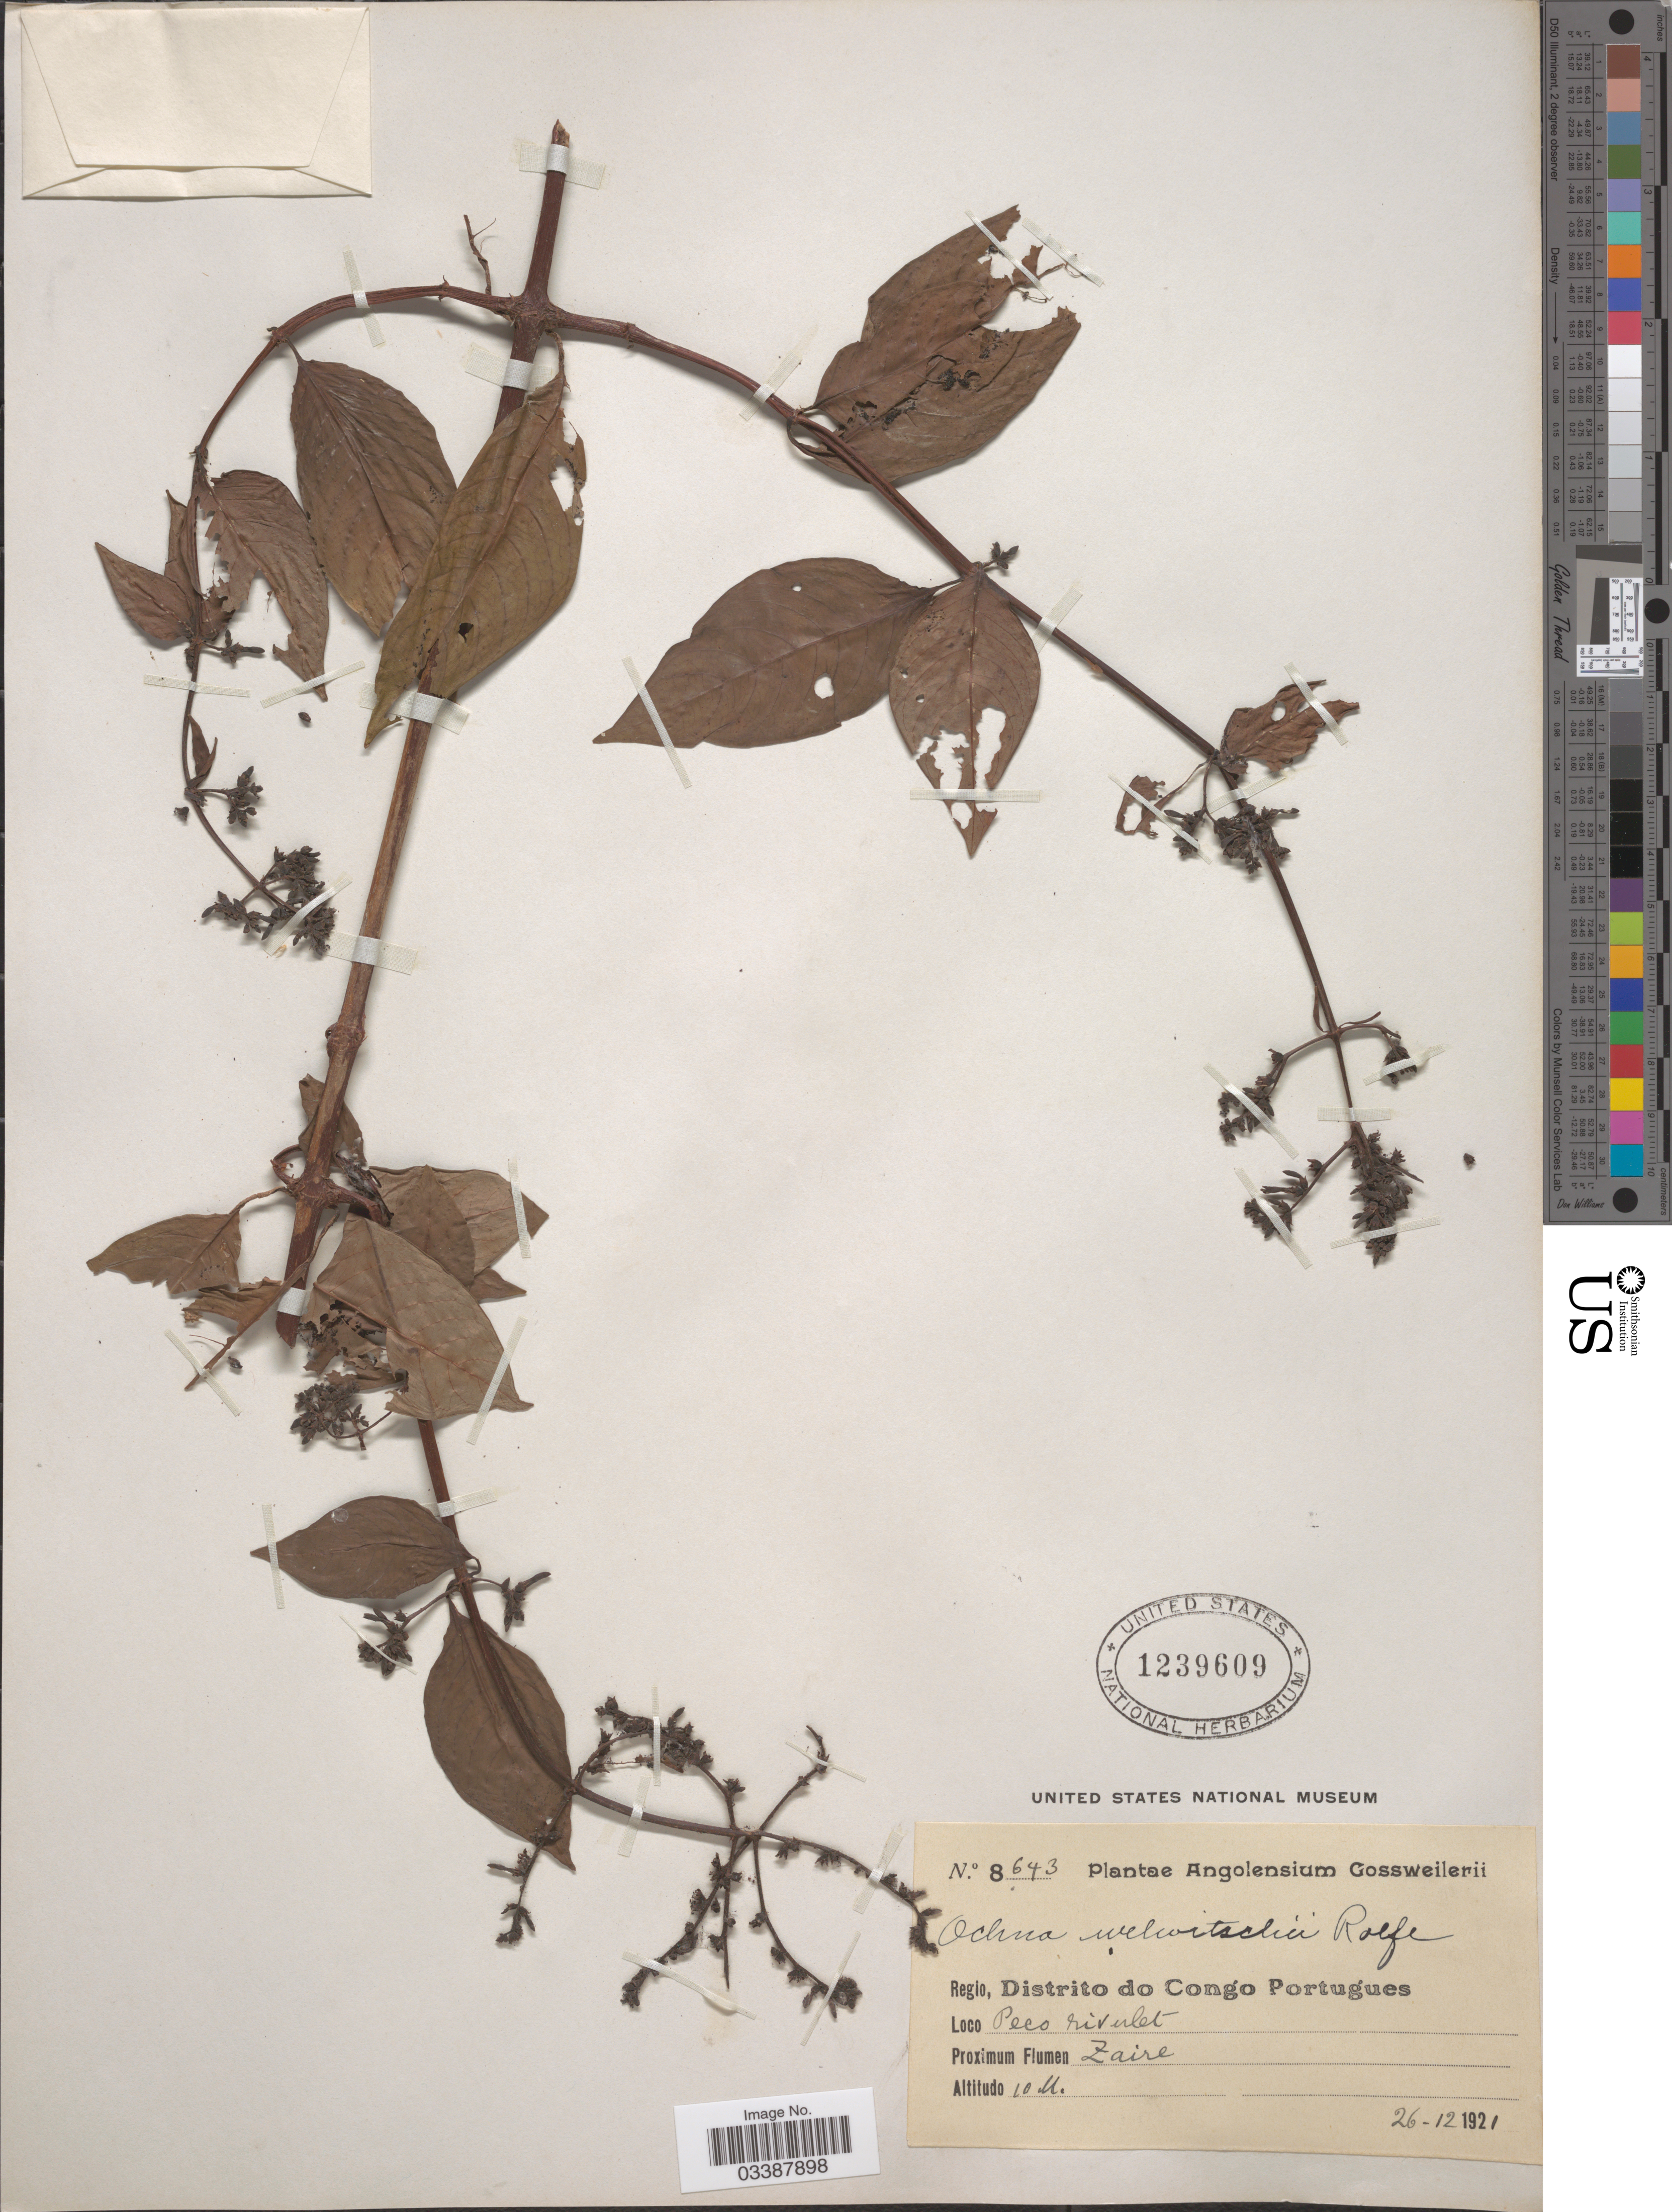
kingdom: Plantae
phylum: Tracheophyta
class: Magnoliopsida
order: Malpighiales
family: Ochnaceae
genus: Ochna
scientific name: Ochna afzelii subsp. mechowiana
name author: (O. Hoffm.) N. Robson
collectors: -. Gossweiler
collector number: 8643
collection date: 1921-12-26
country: Angola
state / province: Zaire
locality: Regio, Distrito do Congo Portugues. Peco rivulet. Proximum Flumen Zaire.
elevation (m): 10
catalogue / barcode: US 1239609